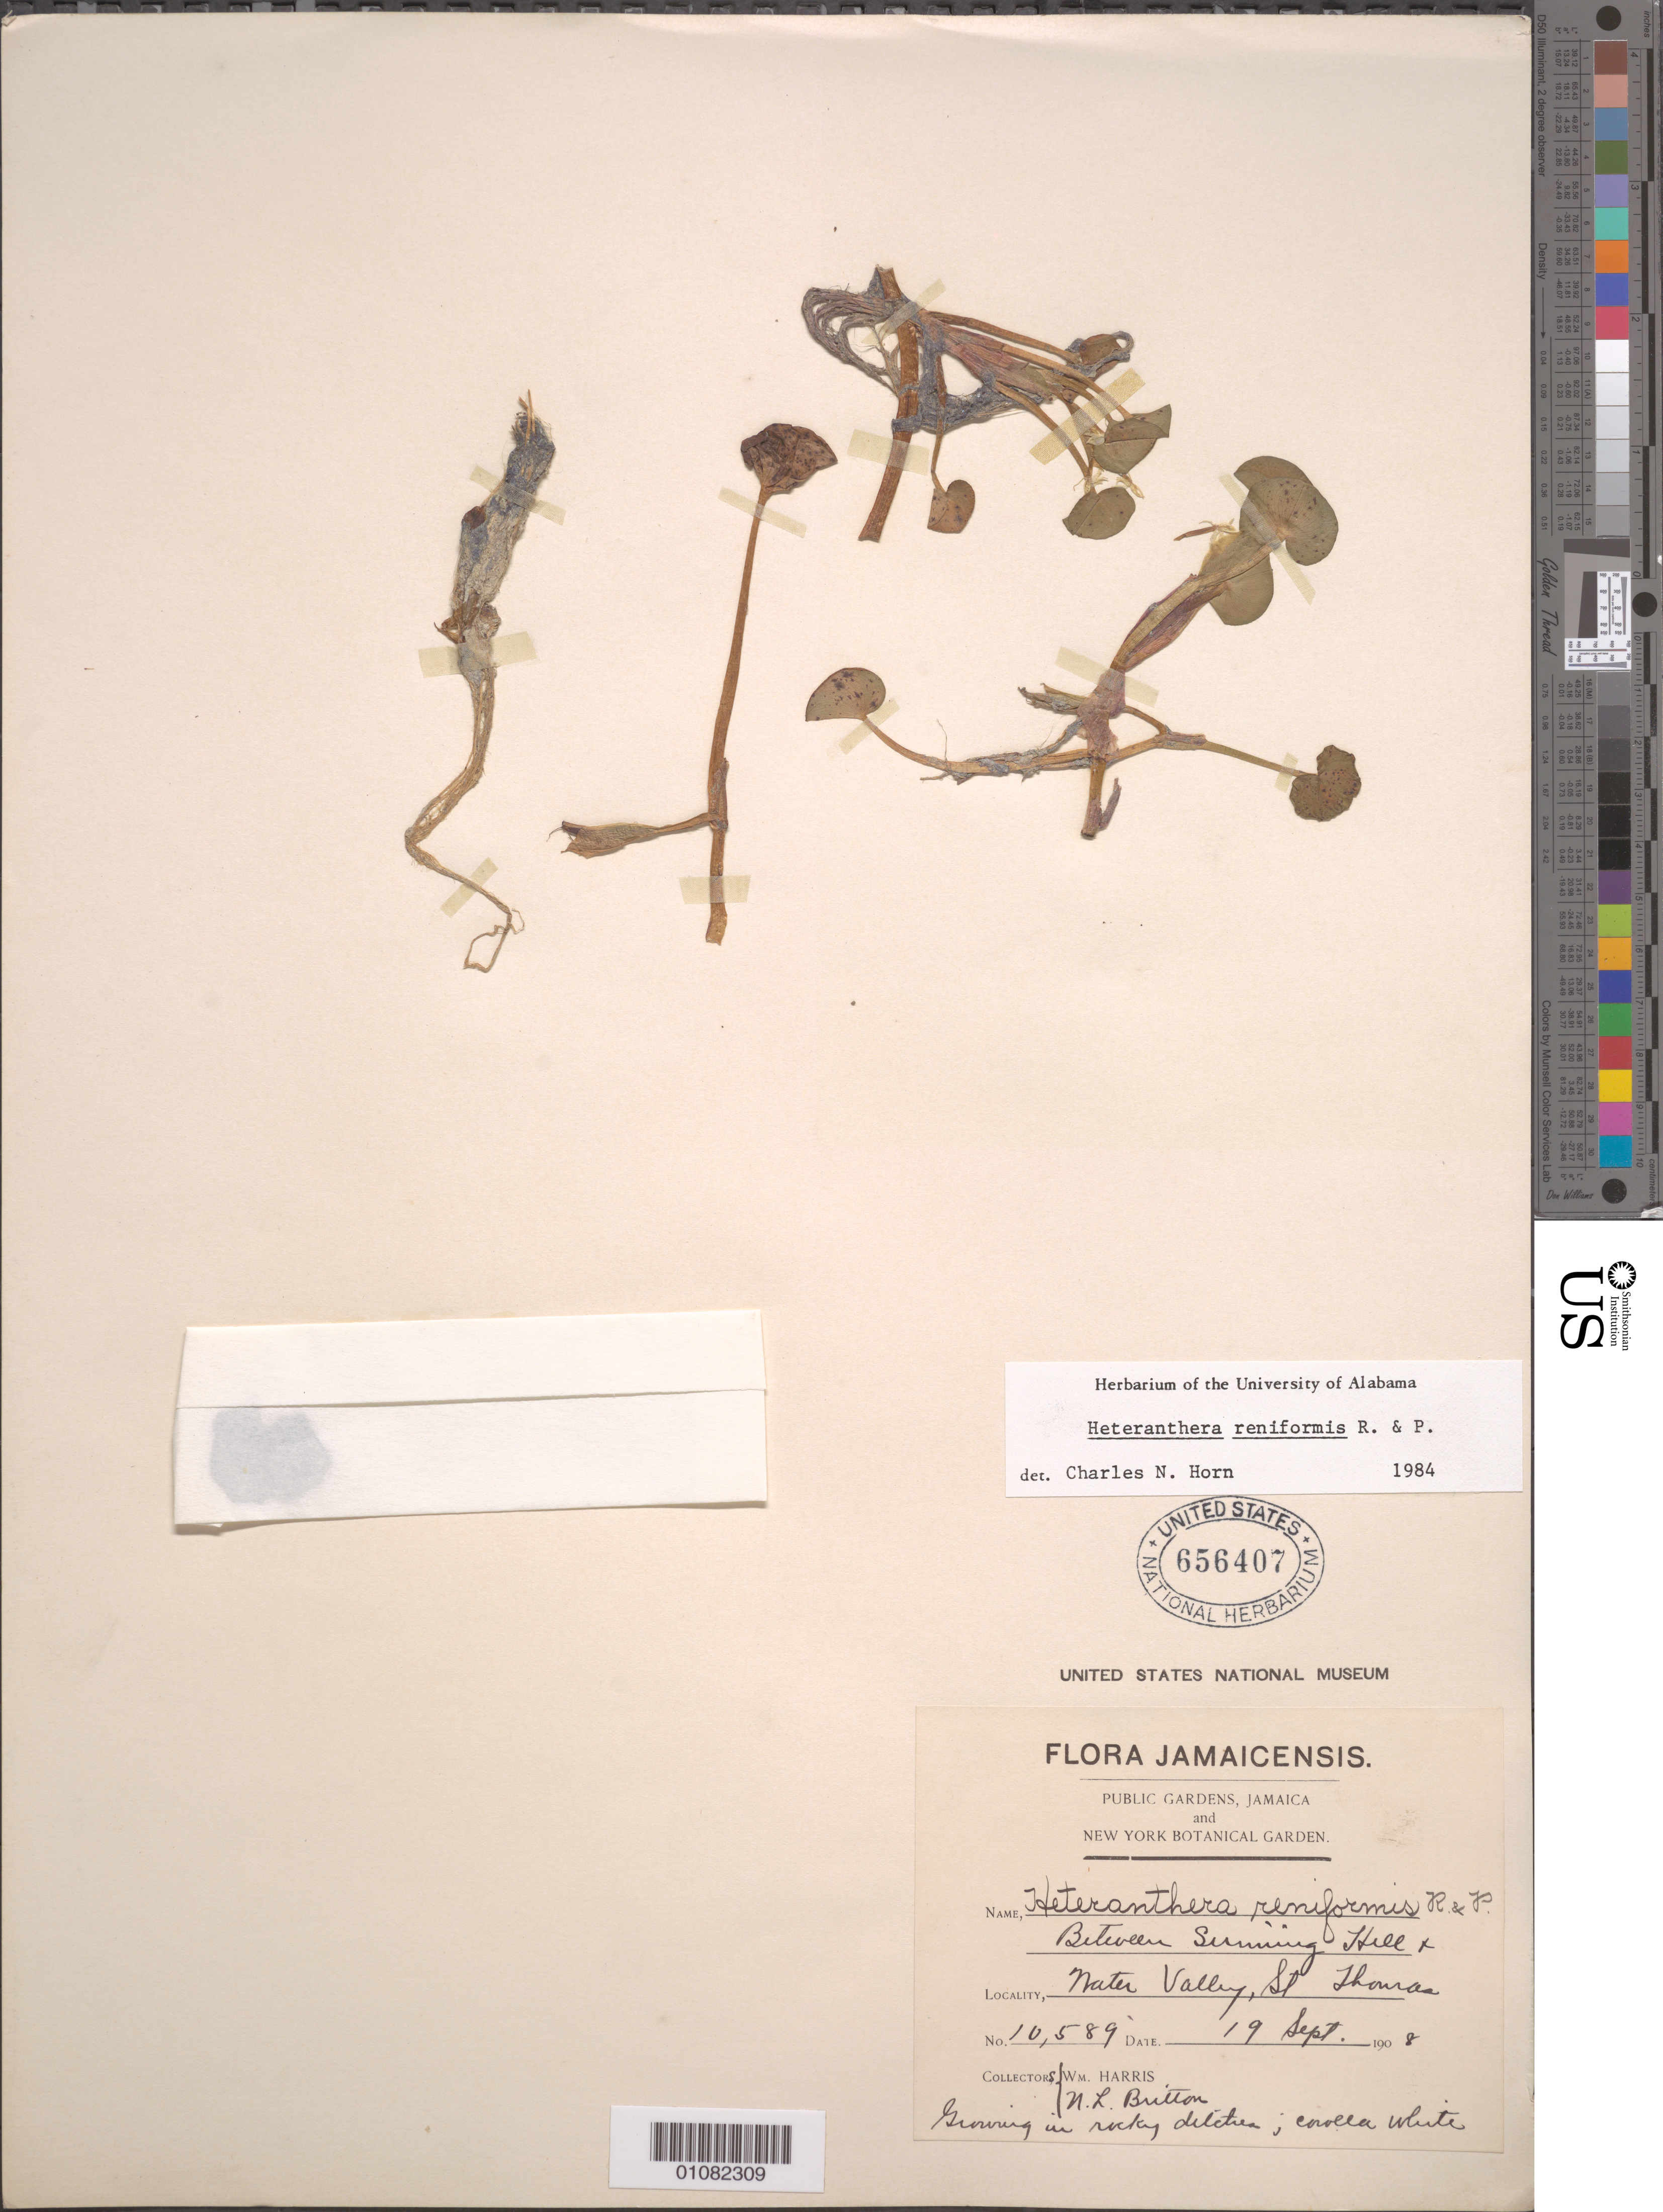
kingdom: Plantae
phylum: Tracheophyta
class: Liliopsida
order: Commelinales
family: Pontederiaceae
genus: Heteranthera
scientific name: Heteranthera reniformis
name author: Ruiz & Pav.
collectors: W. Harris & N. Britton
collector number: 10589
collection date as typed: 18 Sep 1908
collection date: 1908-09-18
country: Jamaica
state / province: Saint Thomas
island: Jamaica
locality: Between Sunning Hill and Water Valley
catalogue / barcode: US 656407